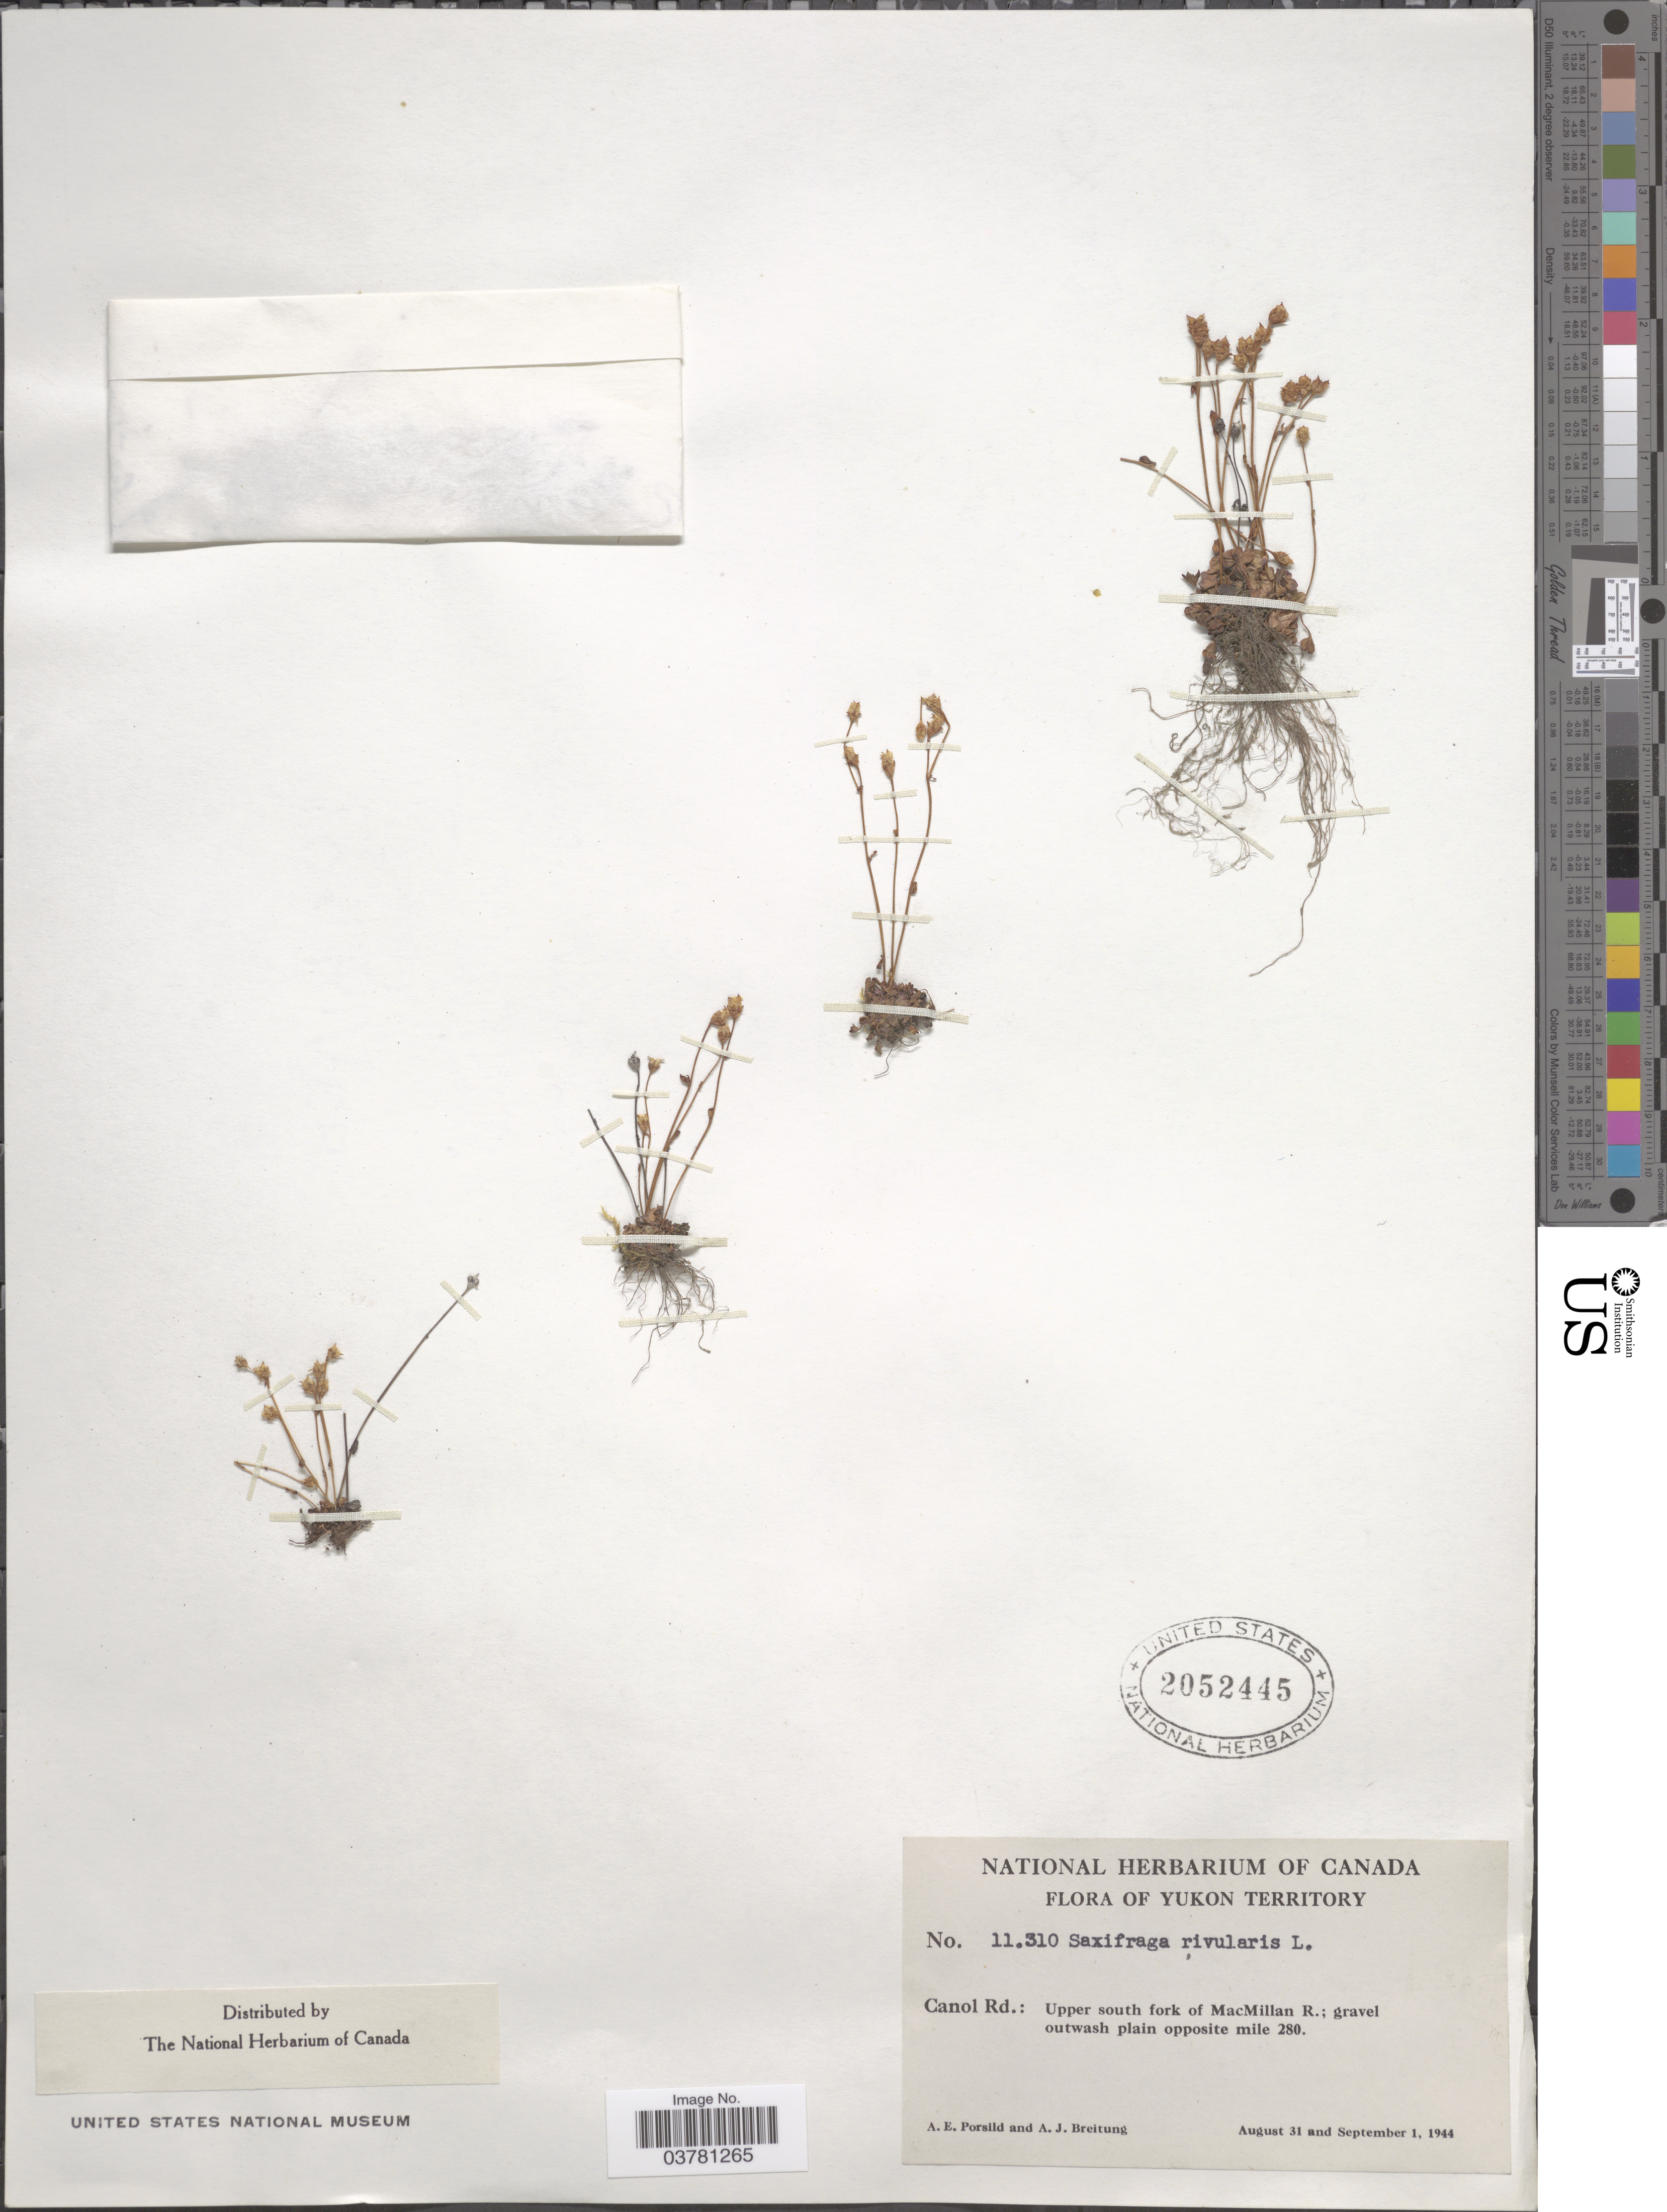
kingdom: Plantae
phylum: Tracheophyta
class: Magnoliopsida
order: Saxifragales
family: Saxifragaceae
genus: Saxifraga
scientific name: Saxifraga rivularis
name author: L.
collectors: A. E. Porsild & A. Breitung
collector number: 11310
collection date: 1944-08-31/1944-09-01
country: Canada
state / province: Yukon Territory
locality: Yukon Territory. Canol Rd.: Upper south fork of MacMillan R.; gravel outwash plain opposite mile 280.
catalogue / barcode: US 2052445